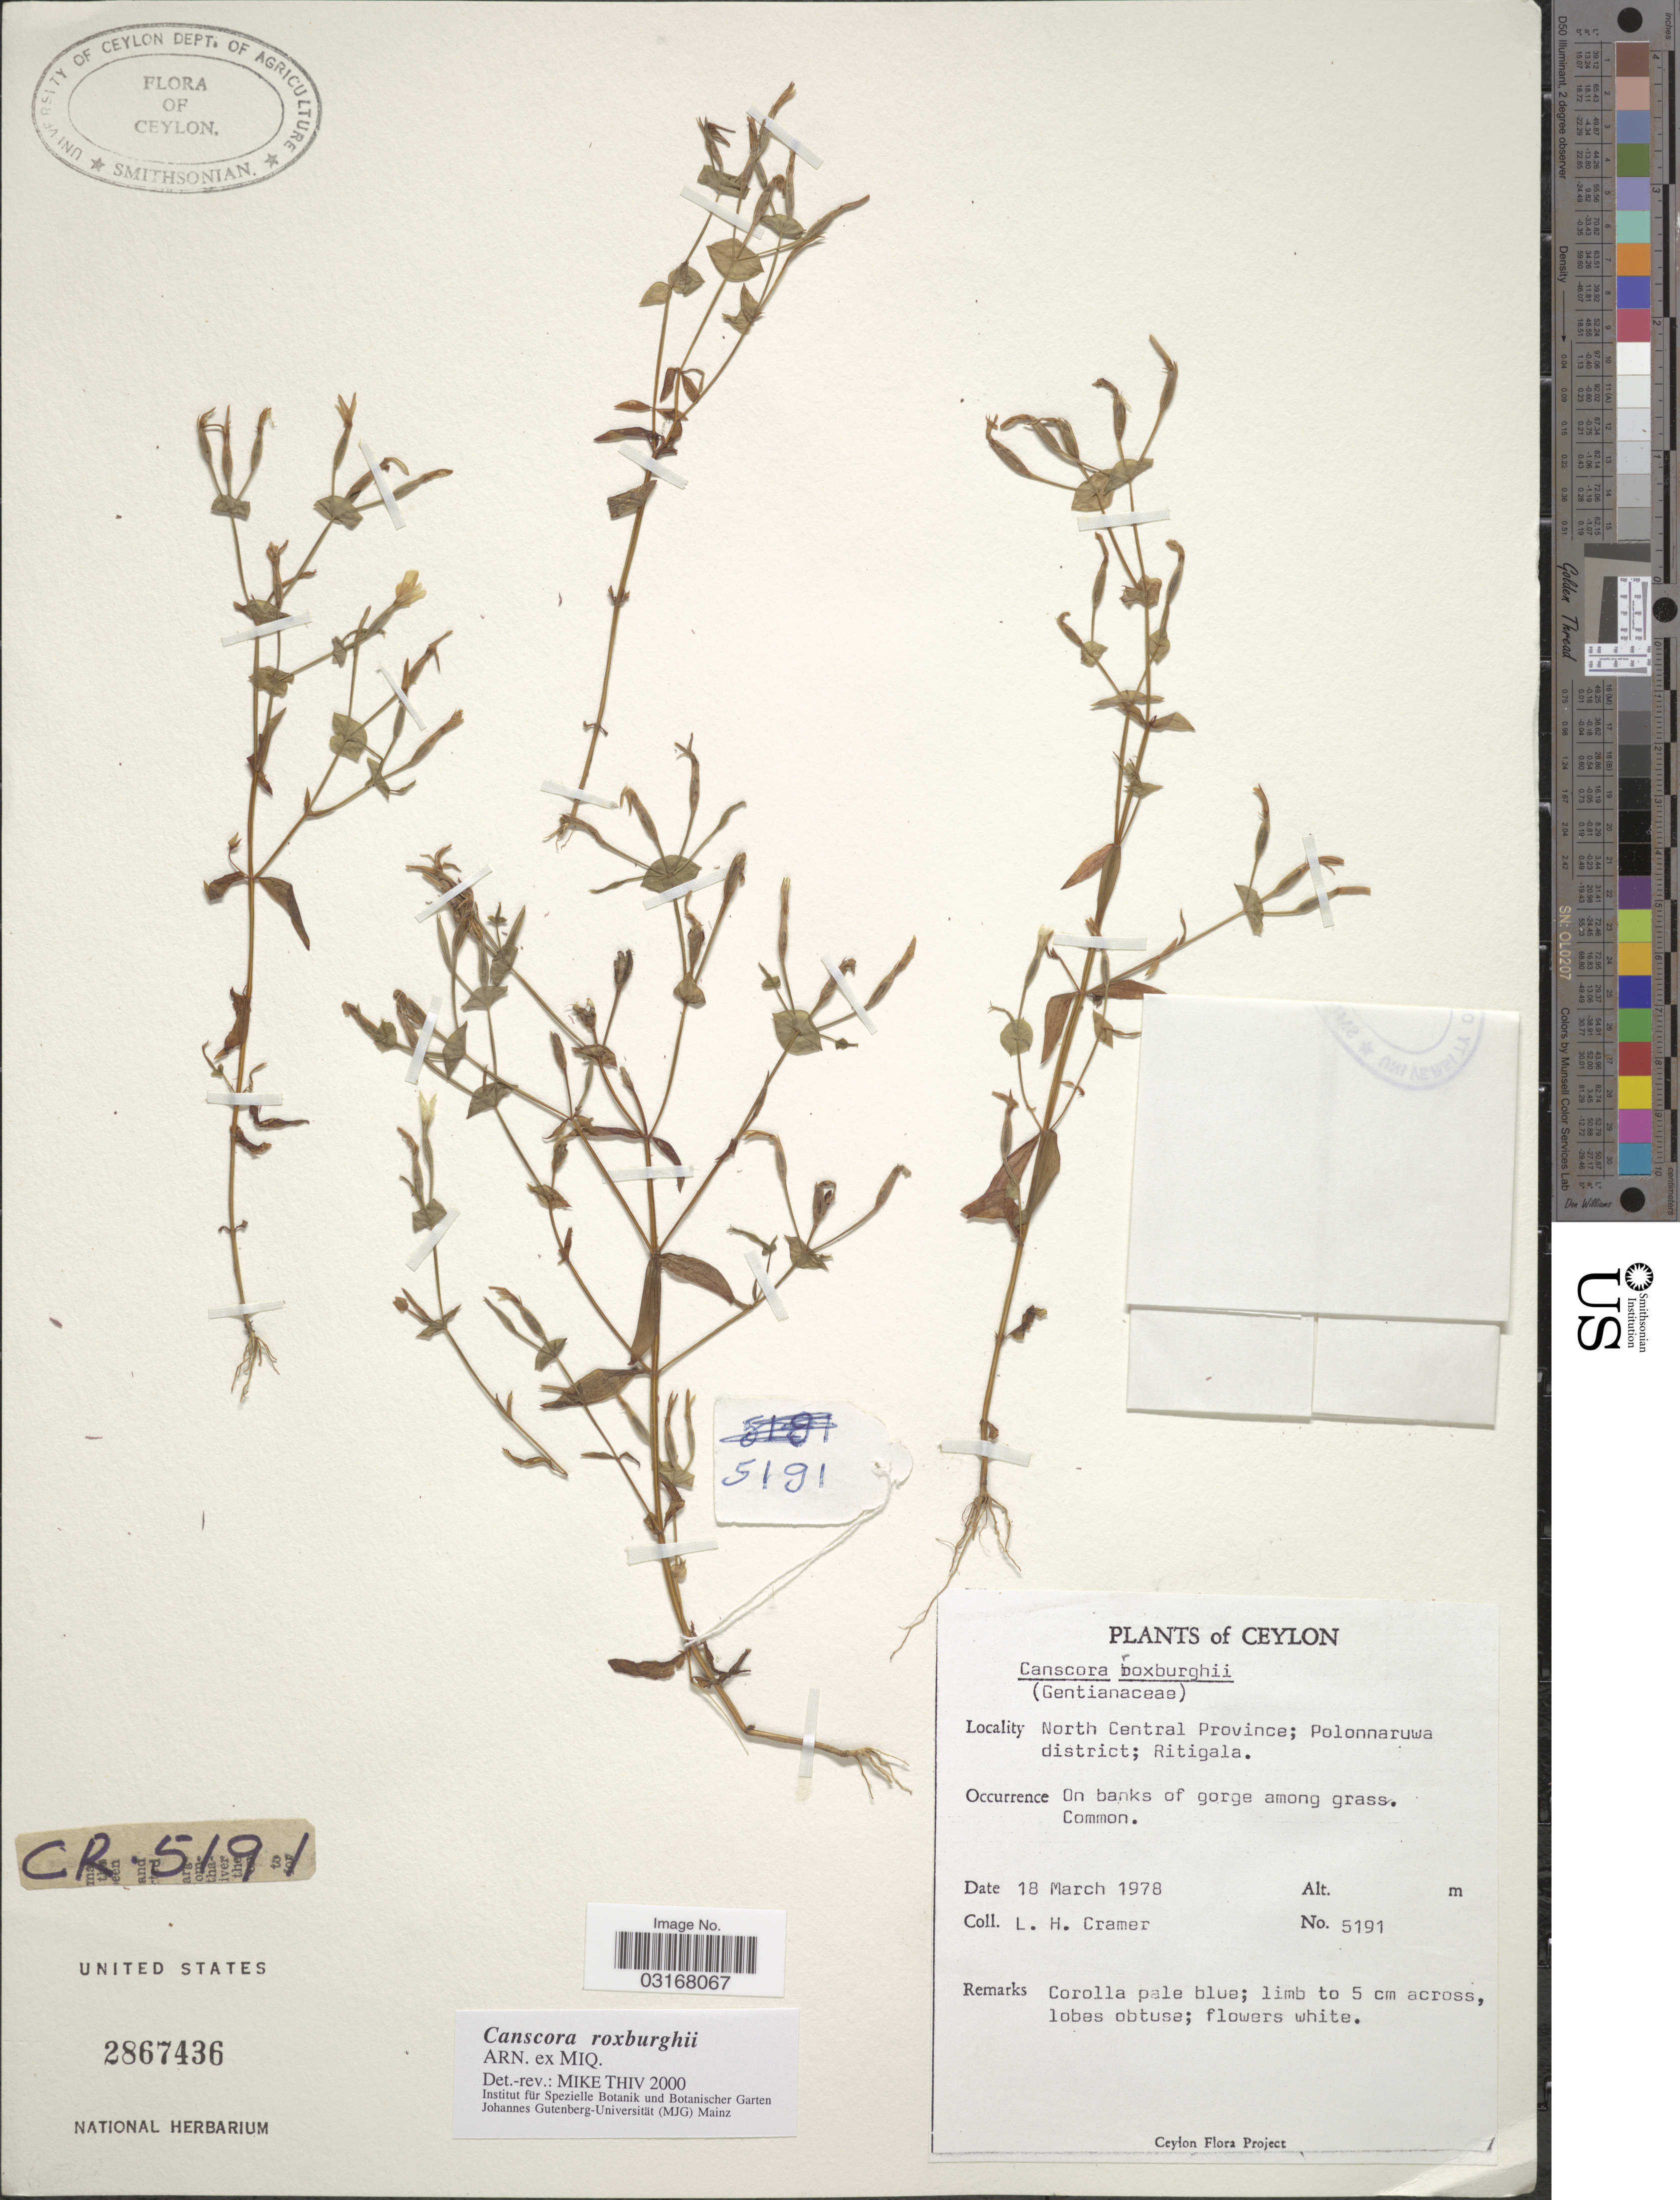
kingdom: Plantae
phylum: Tracheophyta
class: Magnoliopsida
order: Gentianales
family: Gentianaceae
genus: Canscora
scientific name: Canscora roxburghii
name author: Arn. ex Miq.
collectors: L. H. Cramer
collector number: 5191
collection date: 1978-03-18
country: Sri Lanka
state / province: North Central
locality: Ceylon. Polonnaruwa district; Ritigala.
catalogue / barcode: US 2867436